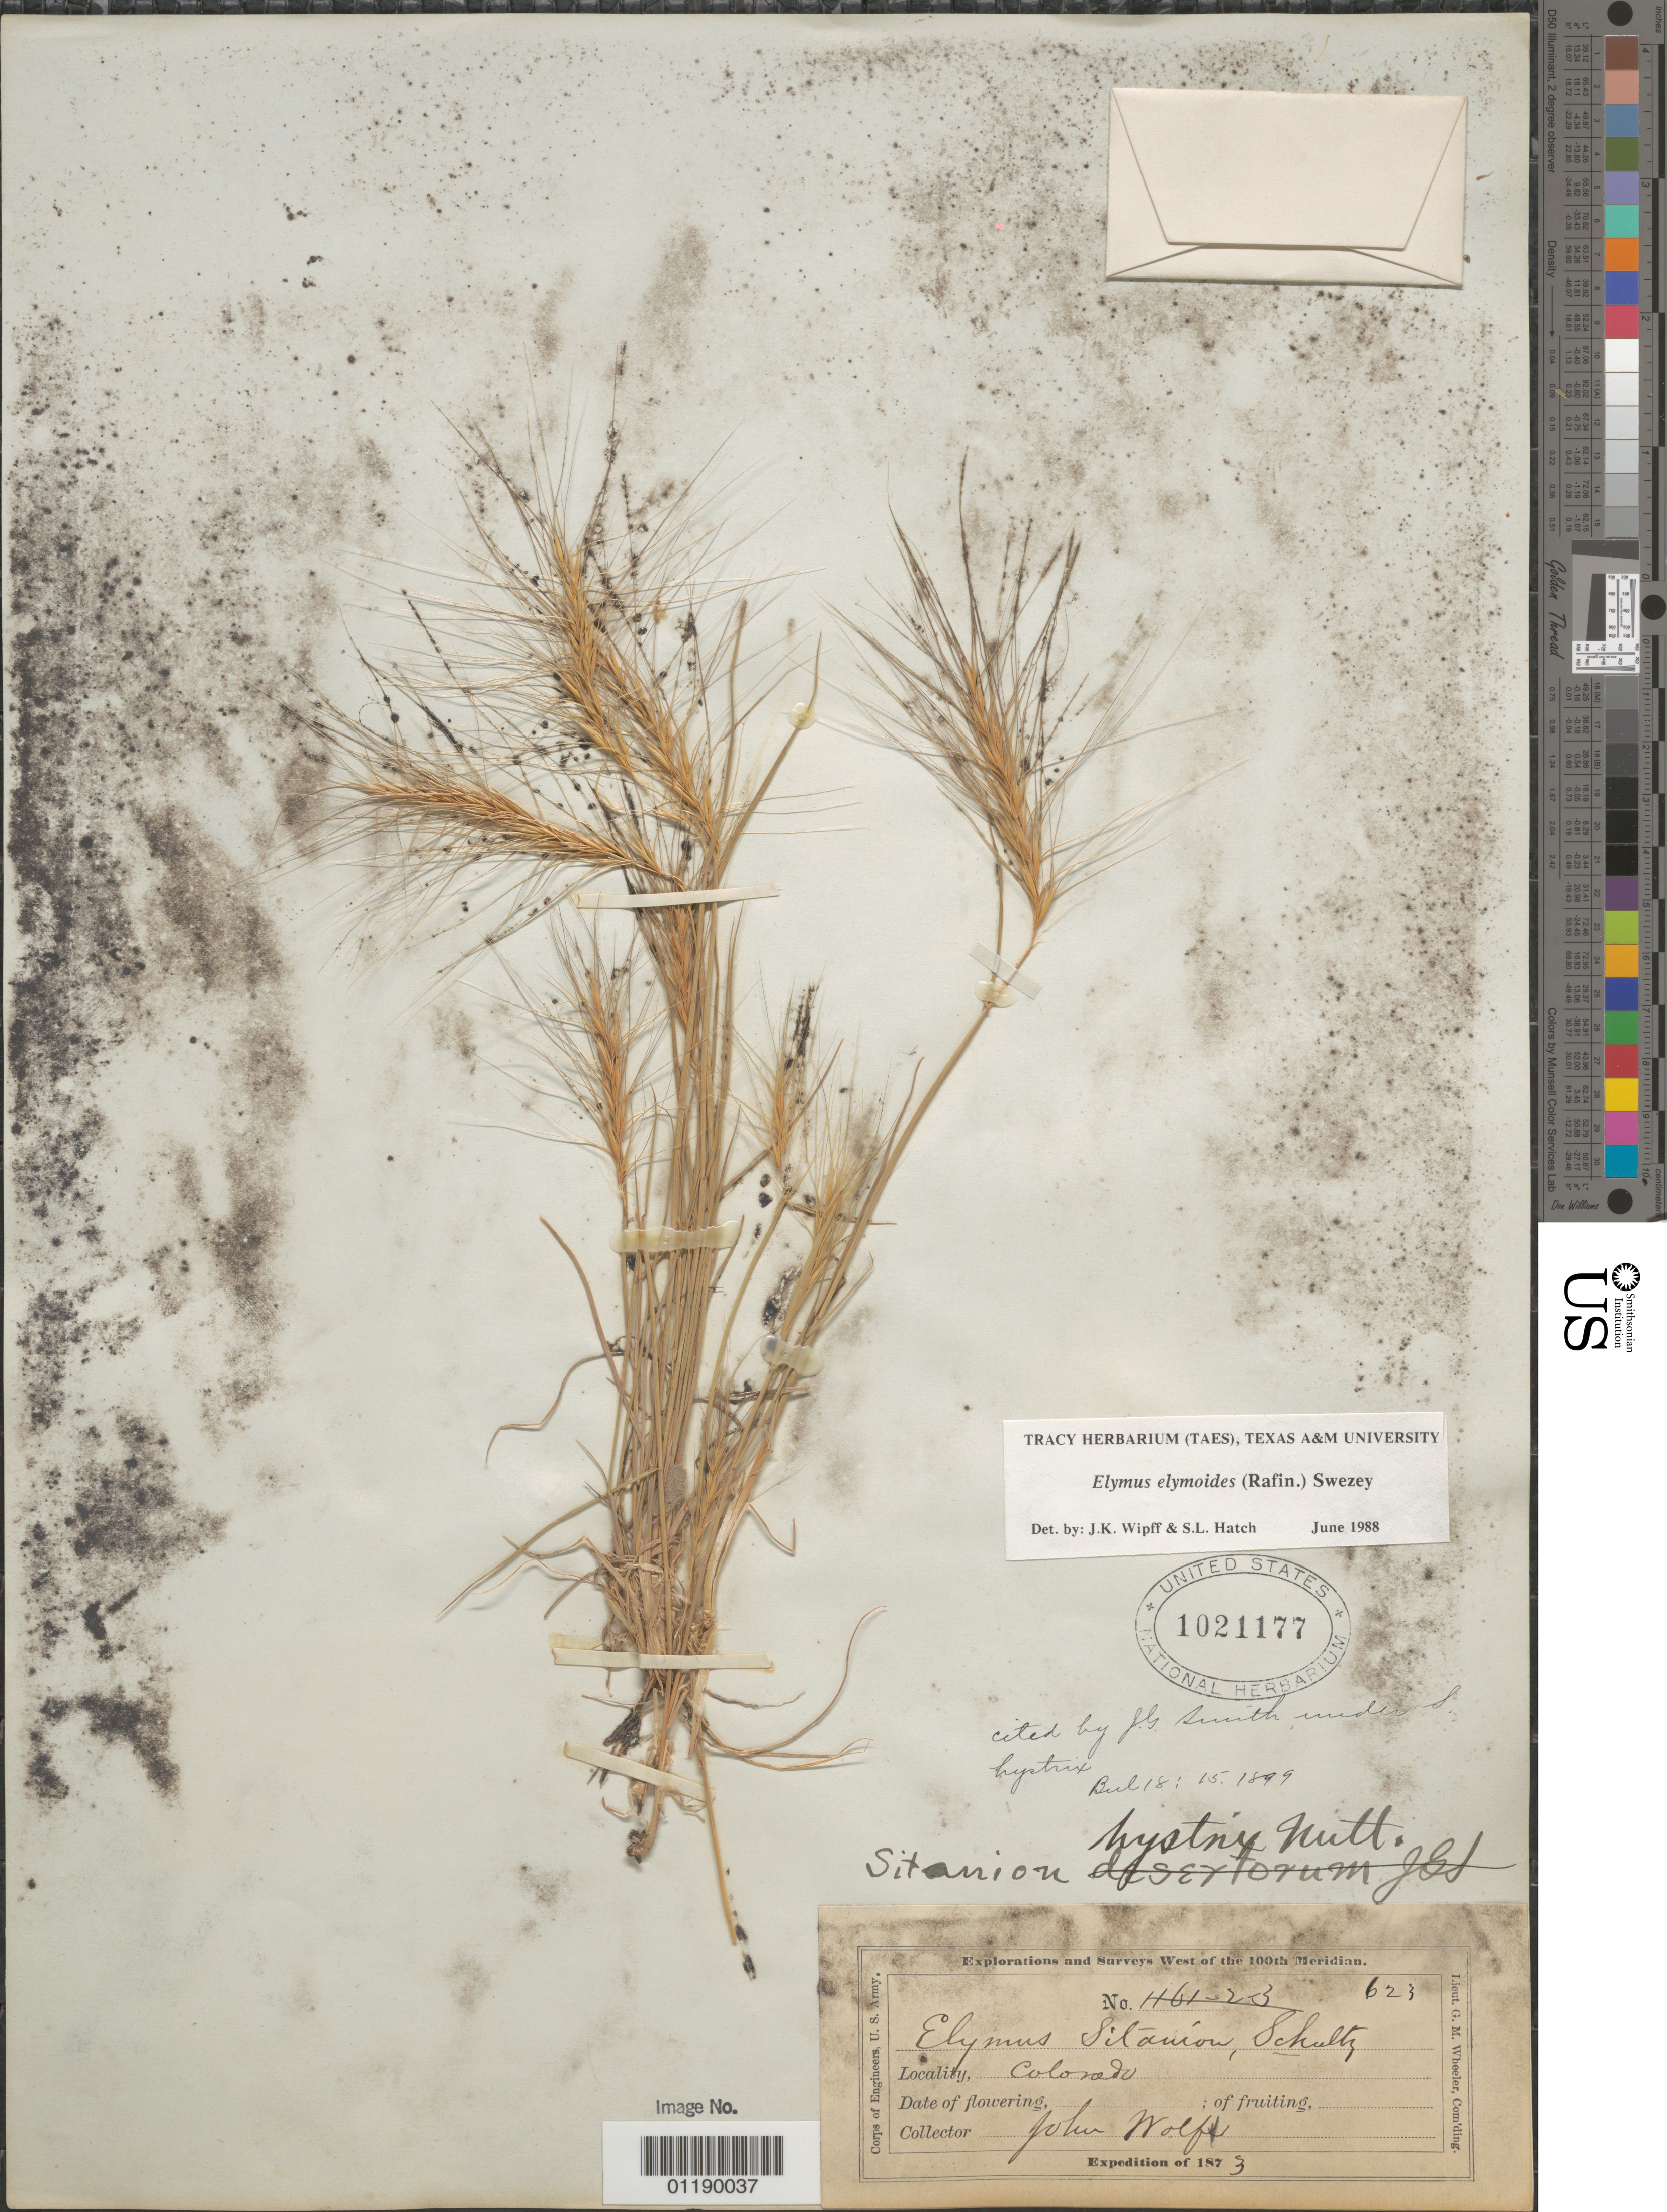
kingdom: Plantae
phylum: Tracheophyta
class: Liliopsida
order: Poales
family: Poaceae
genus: Elymus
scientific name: Elymus elymoides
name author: (Raf.) Swezey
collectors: J. Wolf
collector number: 623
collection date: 1873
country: United States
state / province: Colorado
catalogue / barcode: US 1021177